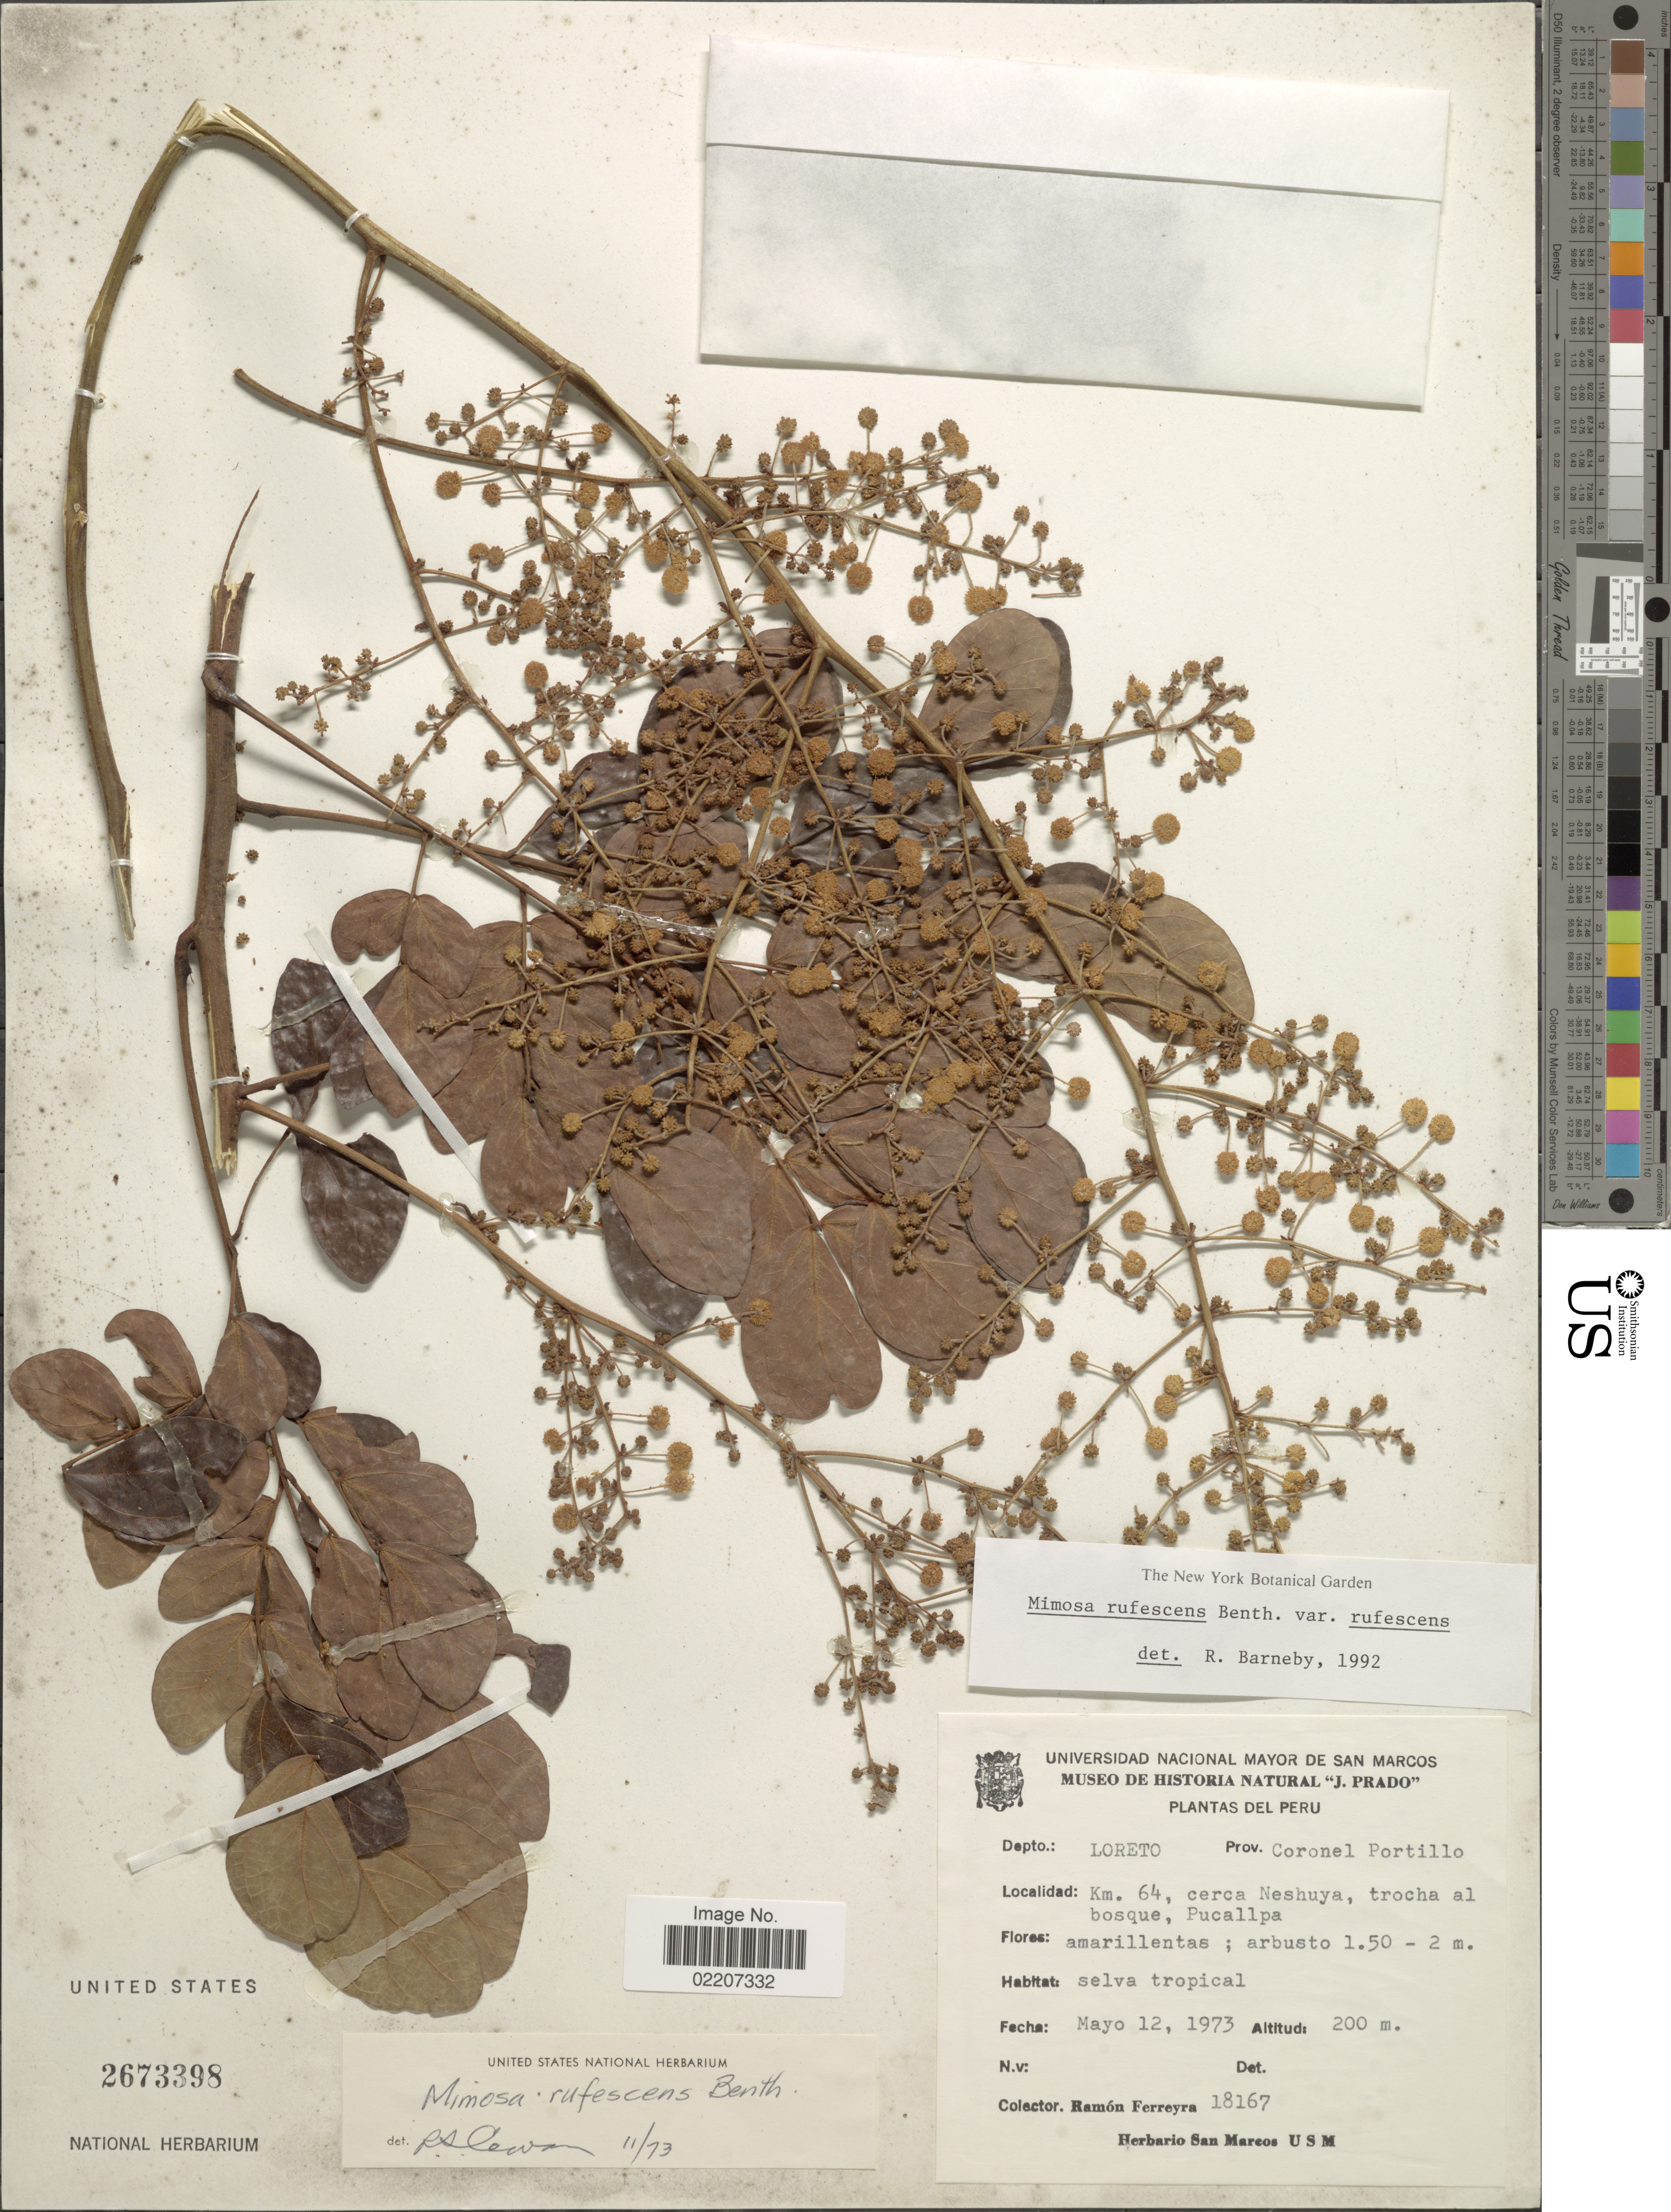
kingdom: Plantae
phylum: Tracheophyta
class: Magnoliopsida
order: Fabales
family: Fabaceae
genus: Mimosa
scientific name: Mimosa rufescens var. rufescens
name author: Benth.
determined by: Barneby, Rupert C., (NY)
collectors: R. A. Ferreyra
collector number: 18167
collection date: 1973-05-12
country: Peru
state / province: Loreto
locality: Depto. Loreto, Prov. Coronel Portillo, Km. 64, cerca Neshuya, trocha al bosque, Pucallpa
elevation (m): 200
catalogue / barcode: US 2673398